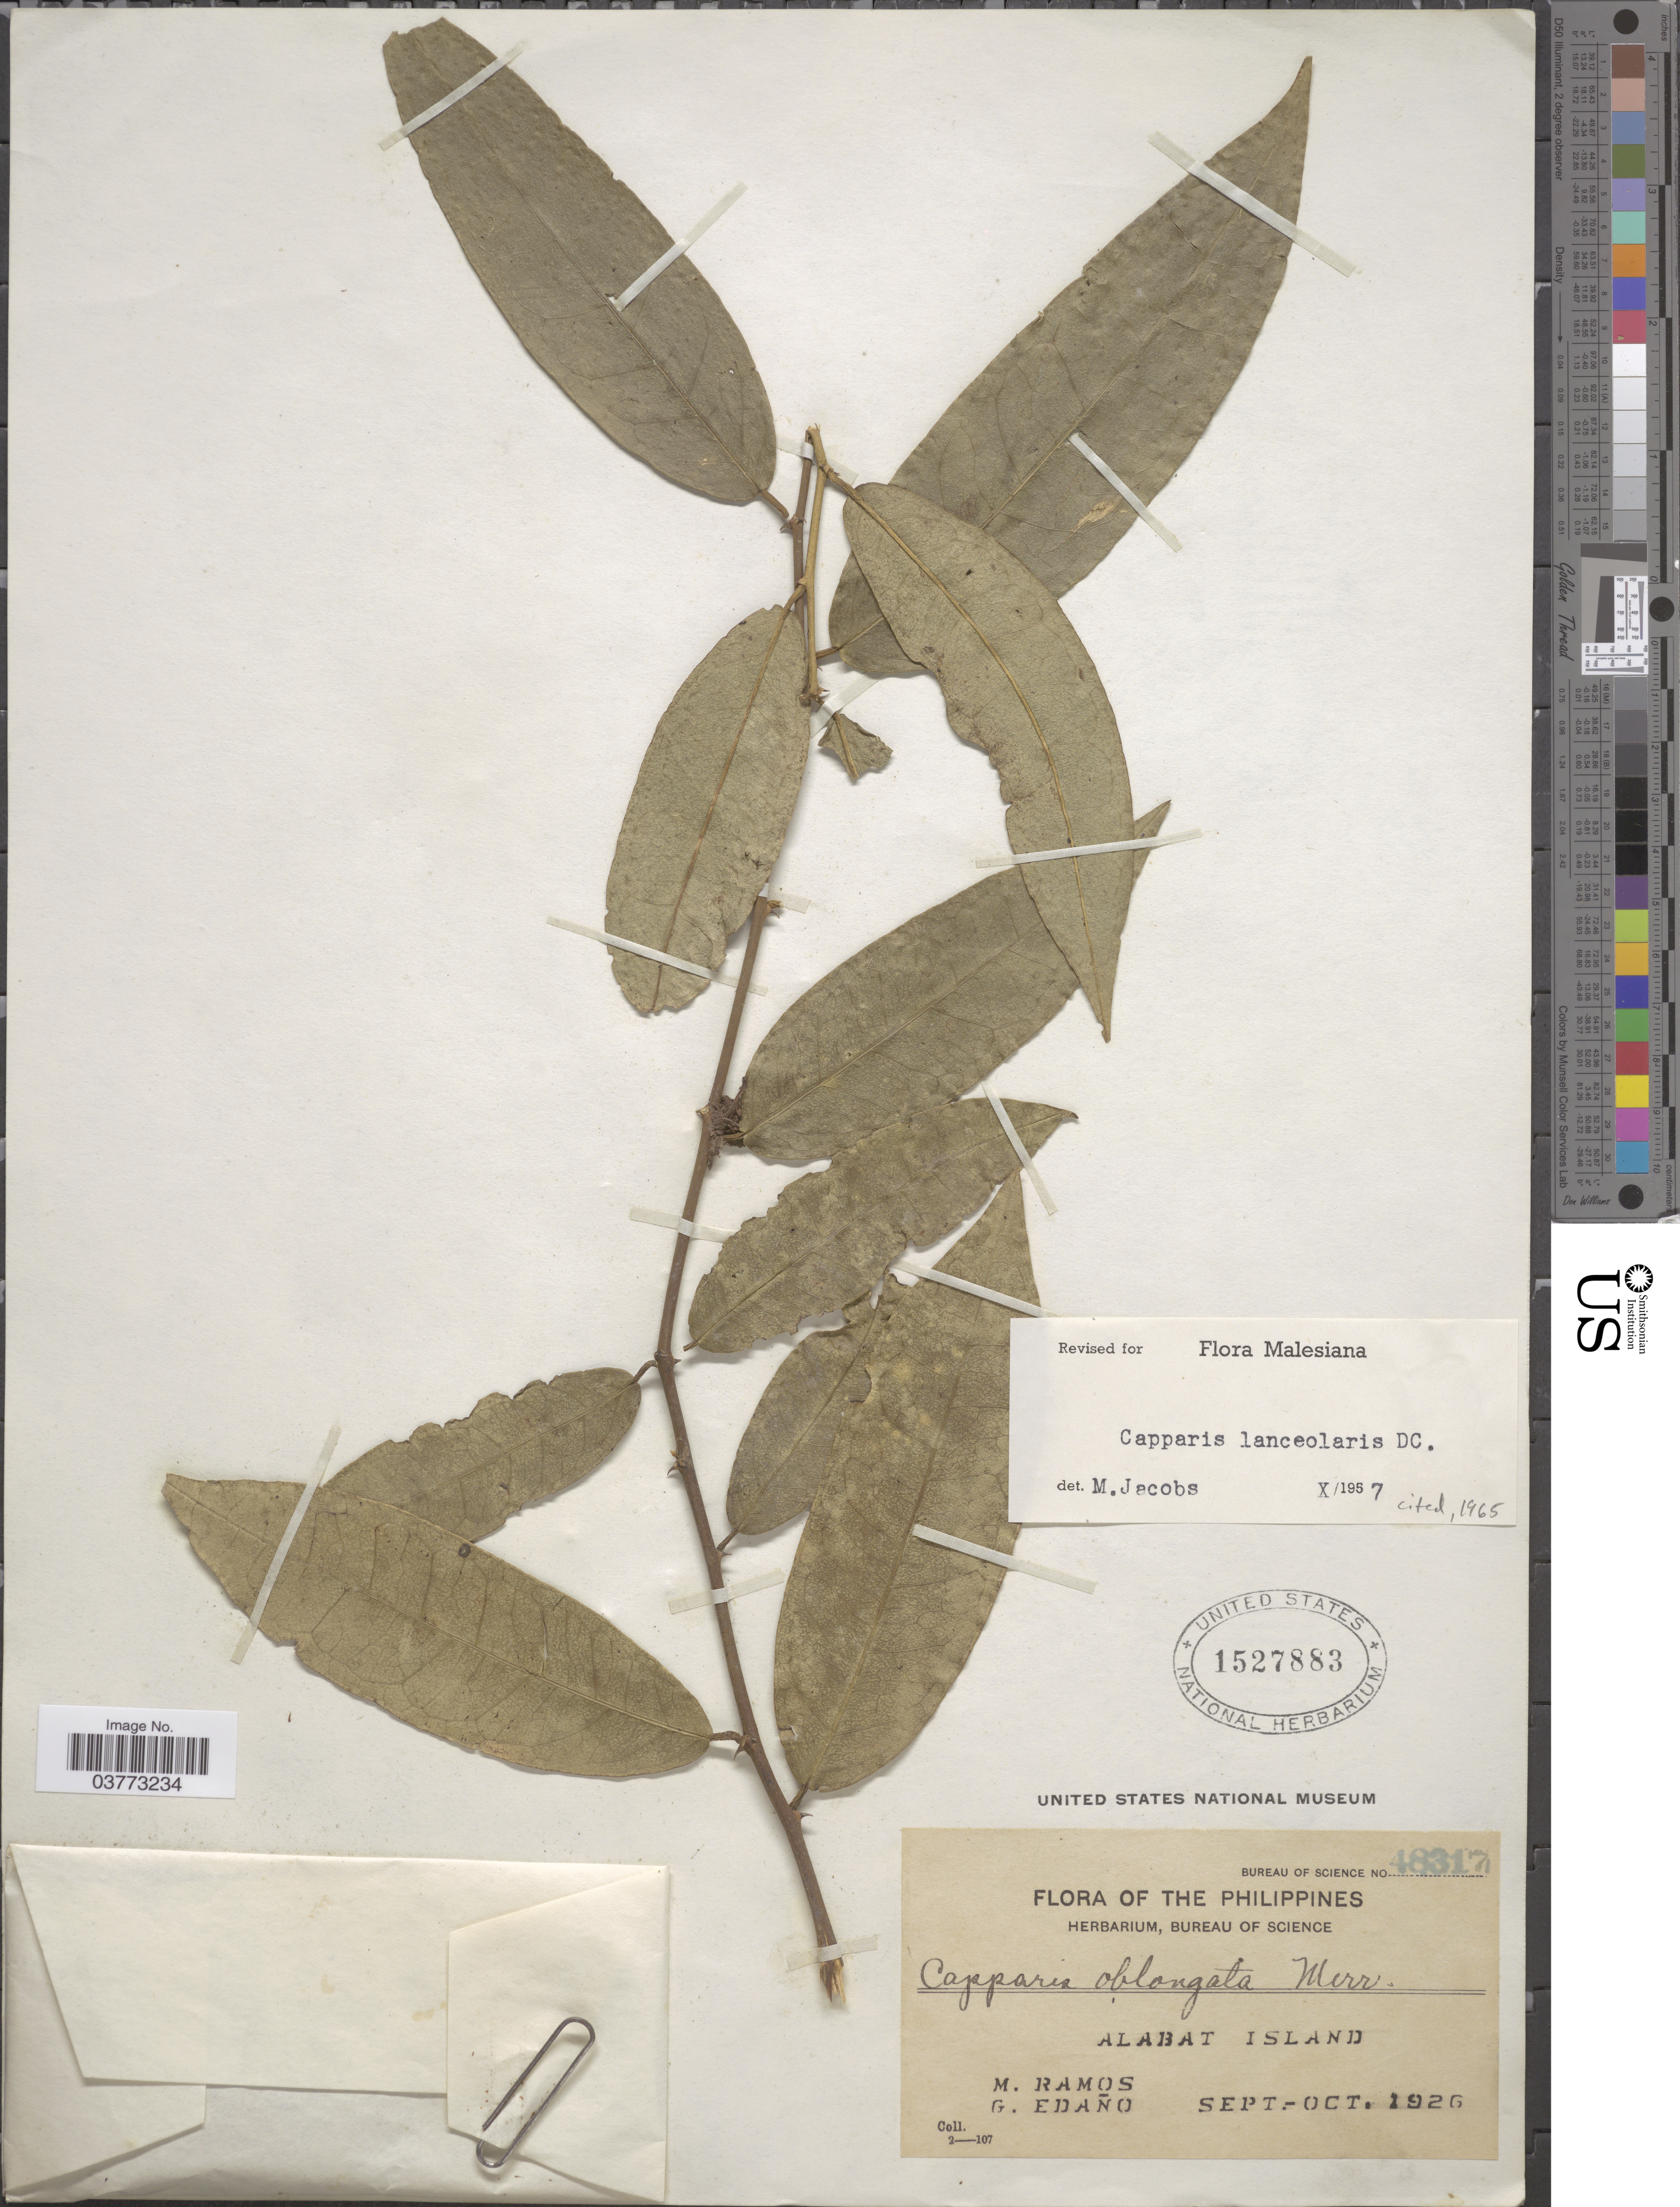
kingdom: Plantae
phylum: Tracheophyta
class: Magnoliopsida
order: Brassicales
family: Capparaceae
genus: Capparis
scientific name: Capparis lanceolaris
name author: DC.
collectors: M. Ramos & G. Edaño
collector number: Bureau of Science 48317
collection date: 1926-09/1926-10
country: Philippines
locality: The Philippines. Alabat Island.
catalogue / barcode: US 1527883